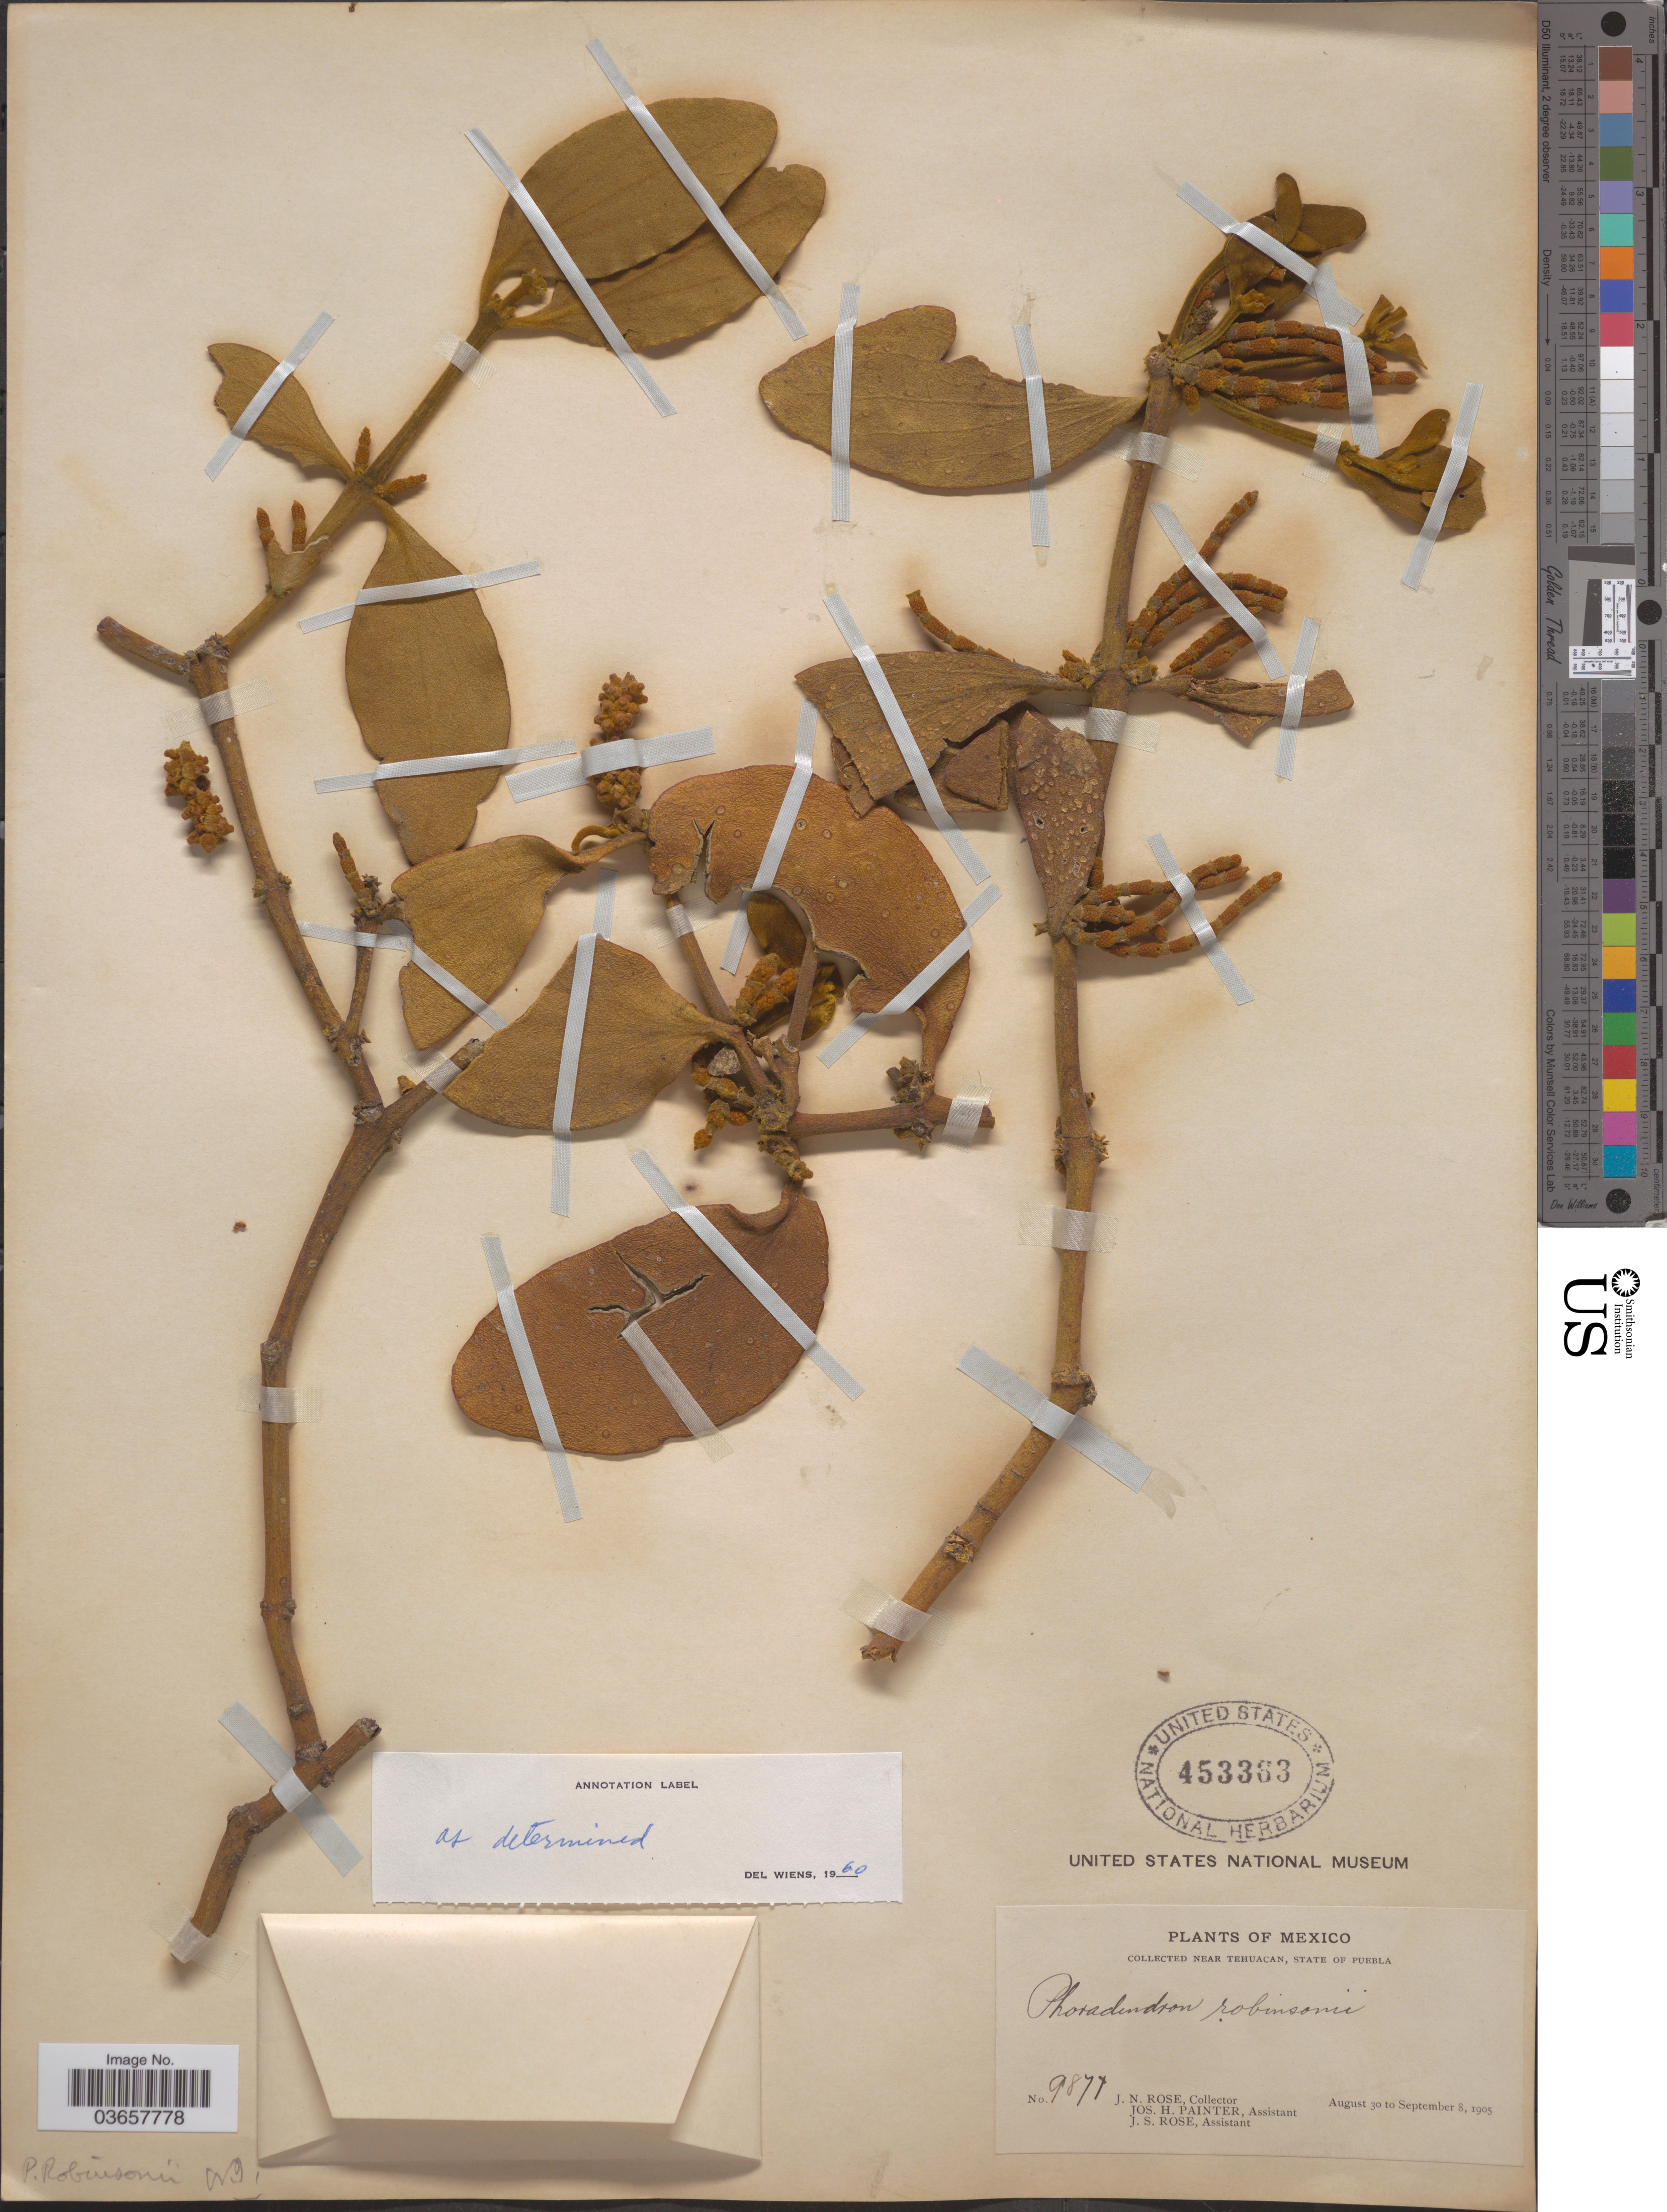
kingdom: Plantae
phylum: Tracheophyta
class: Magnoliopsida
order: Santalales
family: Viscaceae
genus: Phoradendron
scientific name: Phoradendron robinsonii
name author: Urb.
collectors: J. N. Rose, J. H. Painter & J. S. Rose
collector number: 9877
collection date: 1905-08-30/1905-09-08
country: Mexico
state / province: Puebla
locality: Near Tehuacan.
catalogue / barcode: US 453363